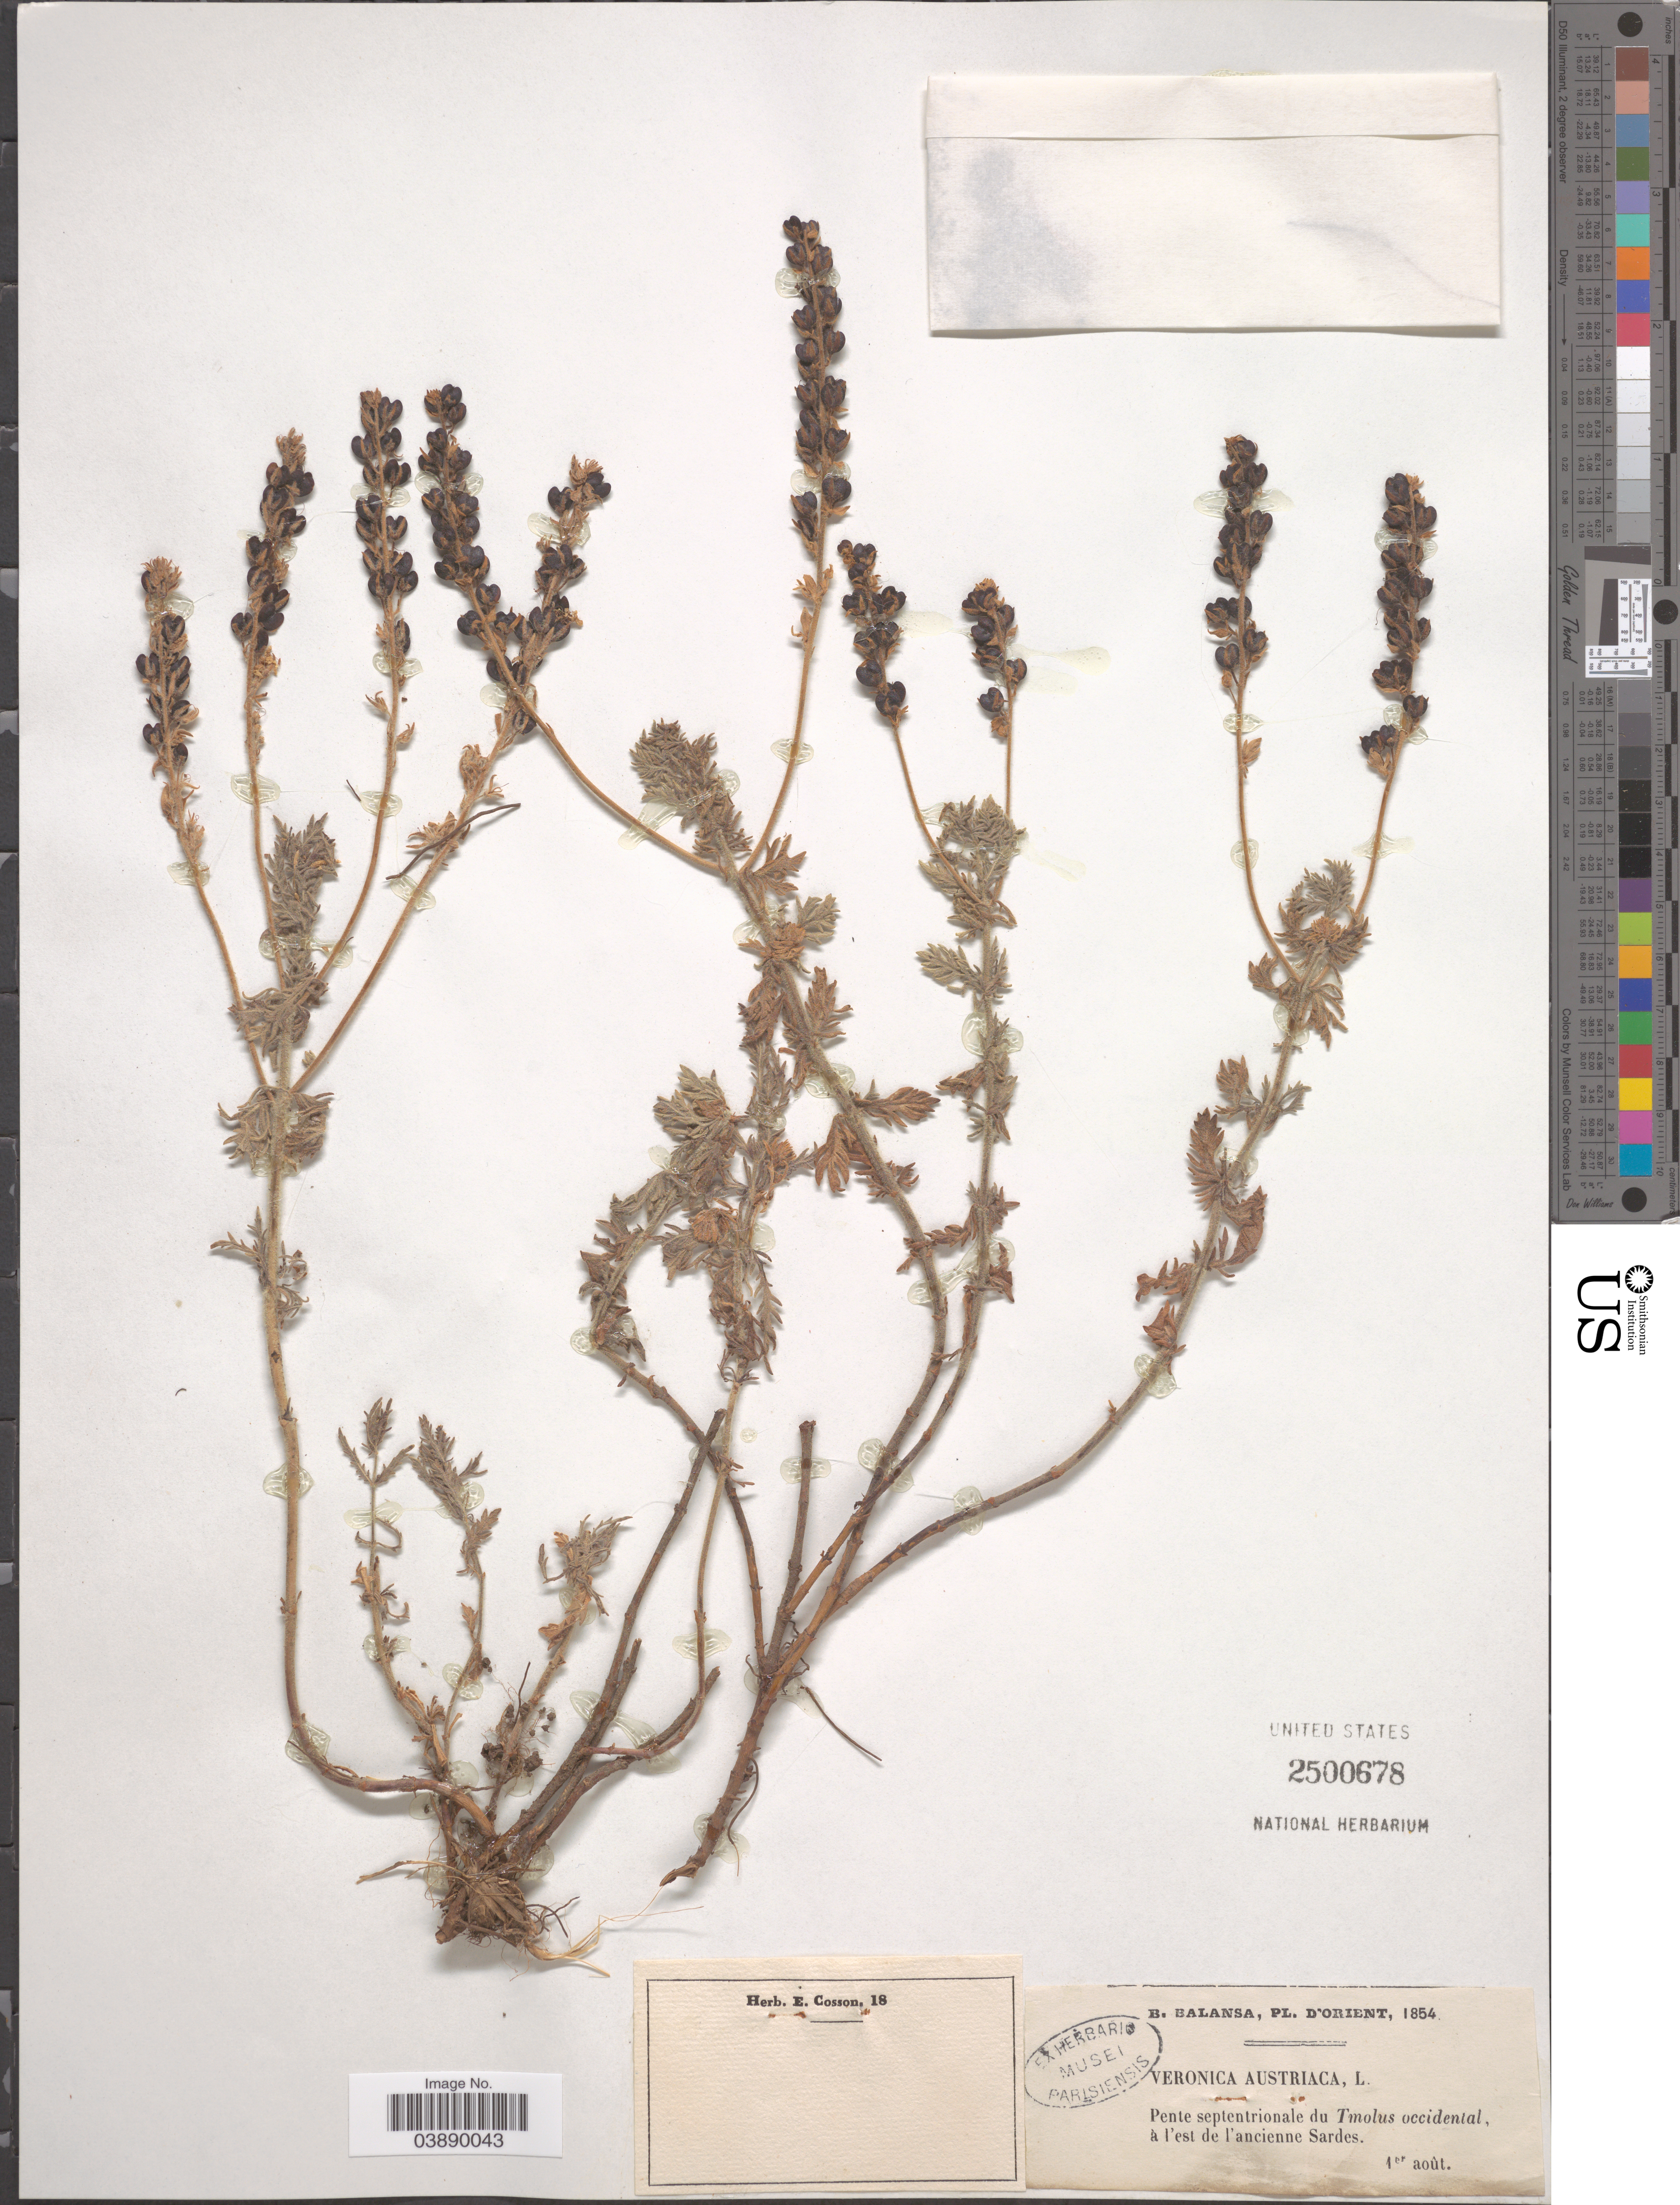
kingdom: Plantae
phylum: Tracheophyta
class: Magnoliopsida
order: Lamiales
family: Plantaginaceae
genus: Veronica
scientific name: Veronica austriaca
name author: L.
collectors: B. Balansa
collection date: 1854-08-01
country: Turkey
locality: Orient. Pente septentrionale du Tmolus occidental, à l'est de l'ancienne Sardes.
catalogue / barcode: US 2500678